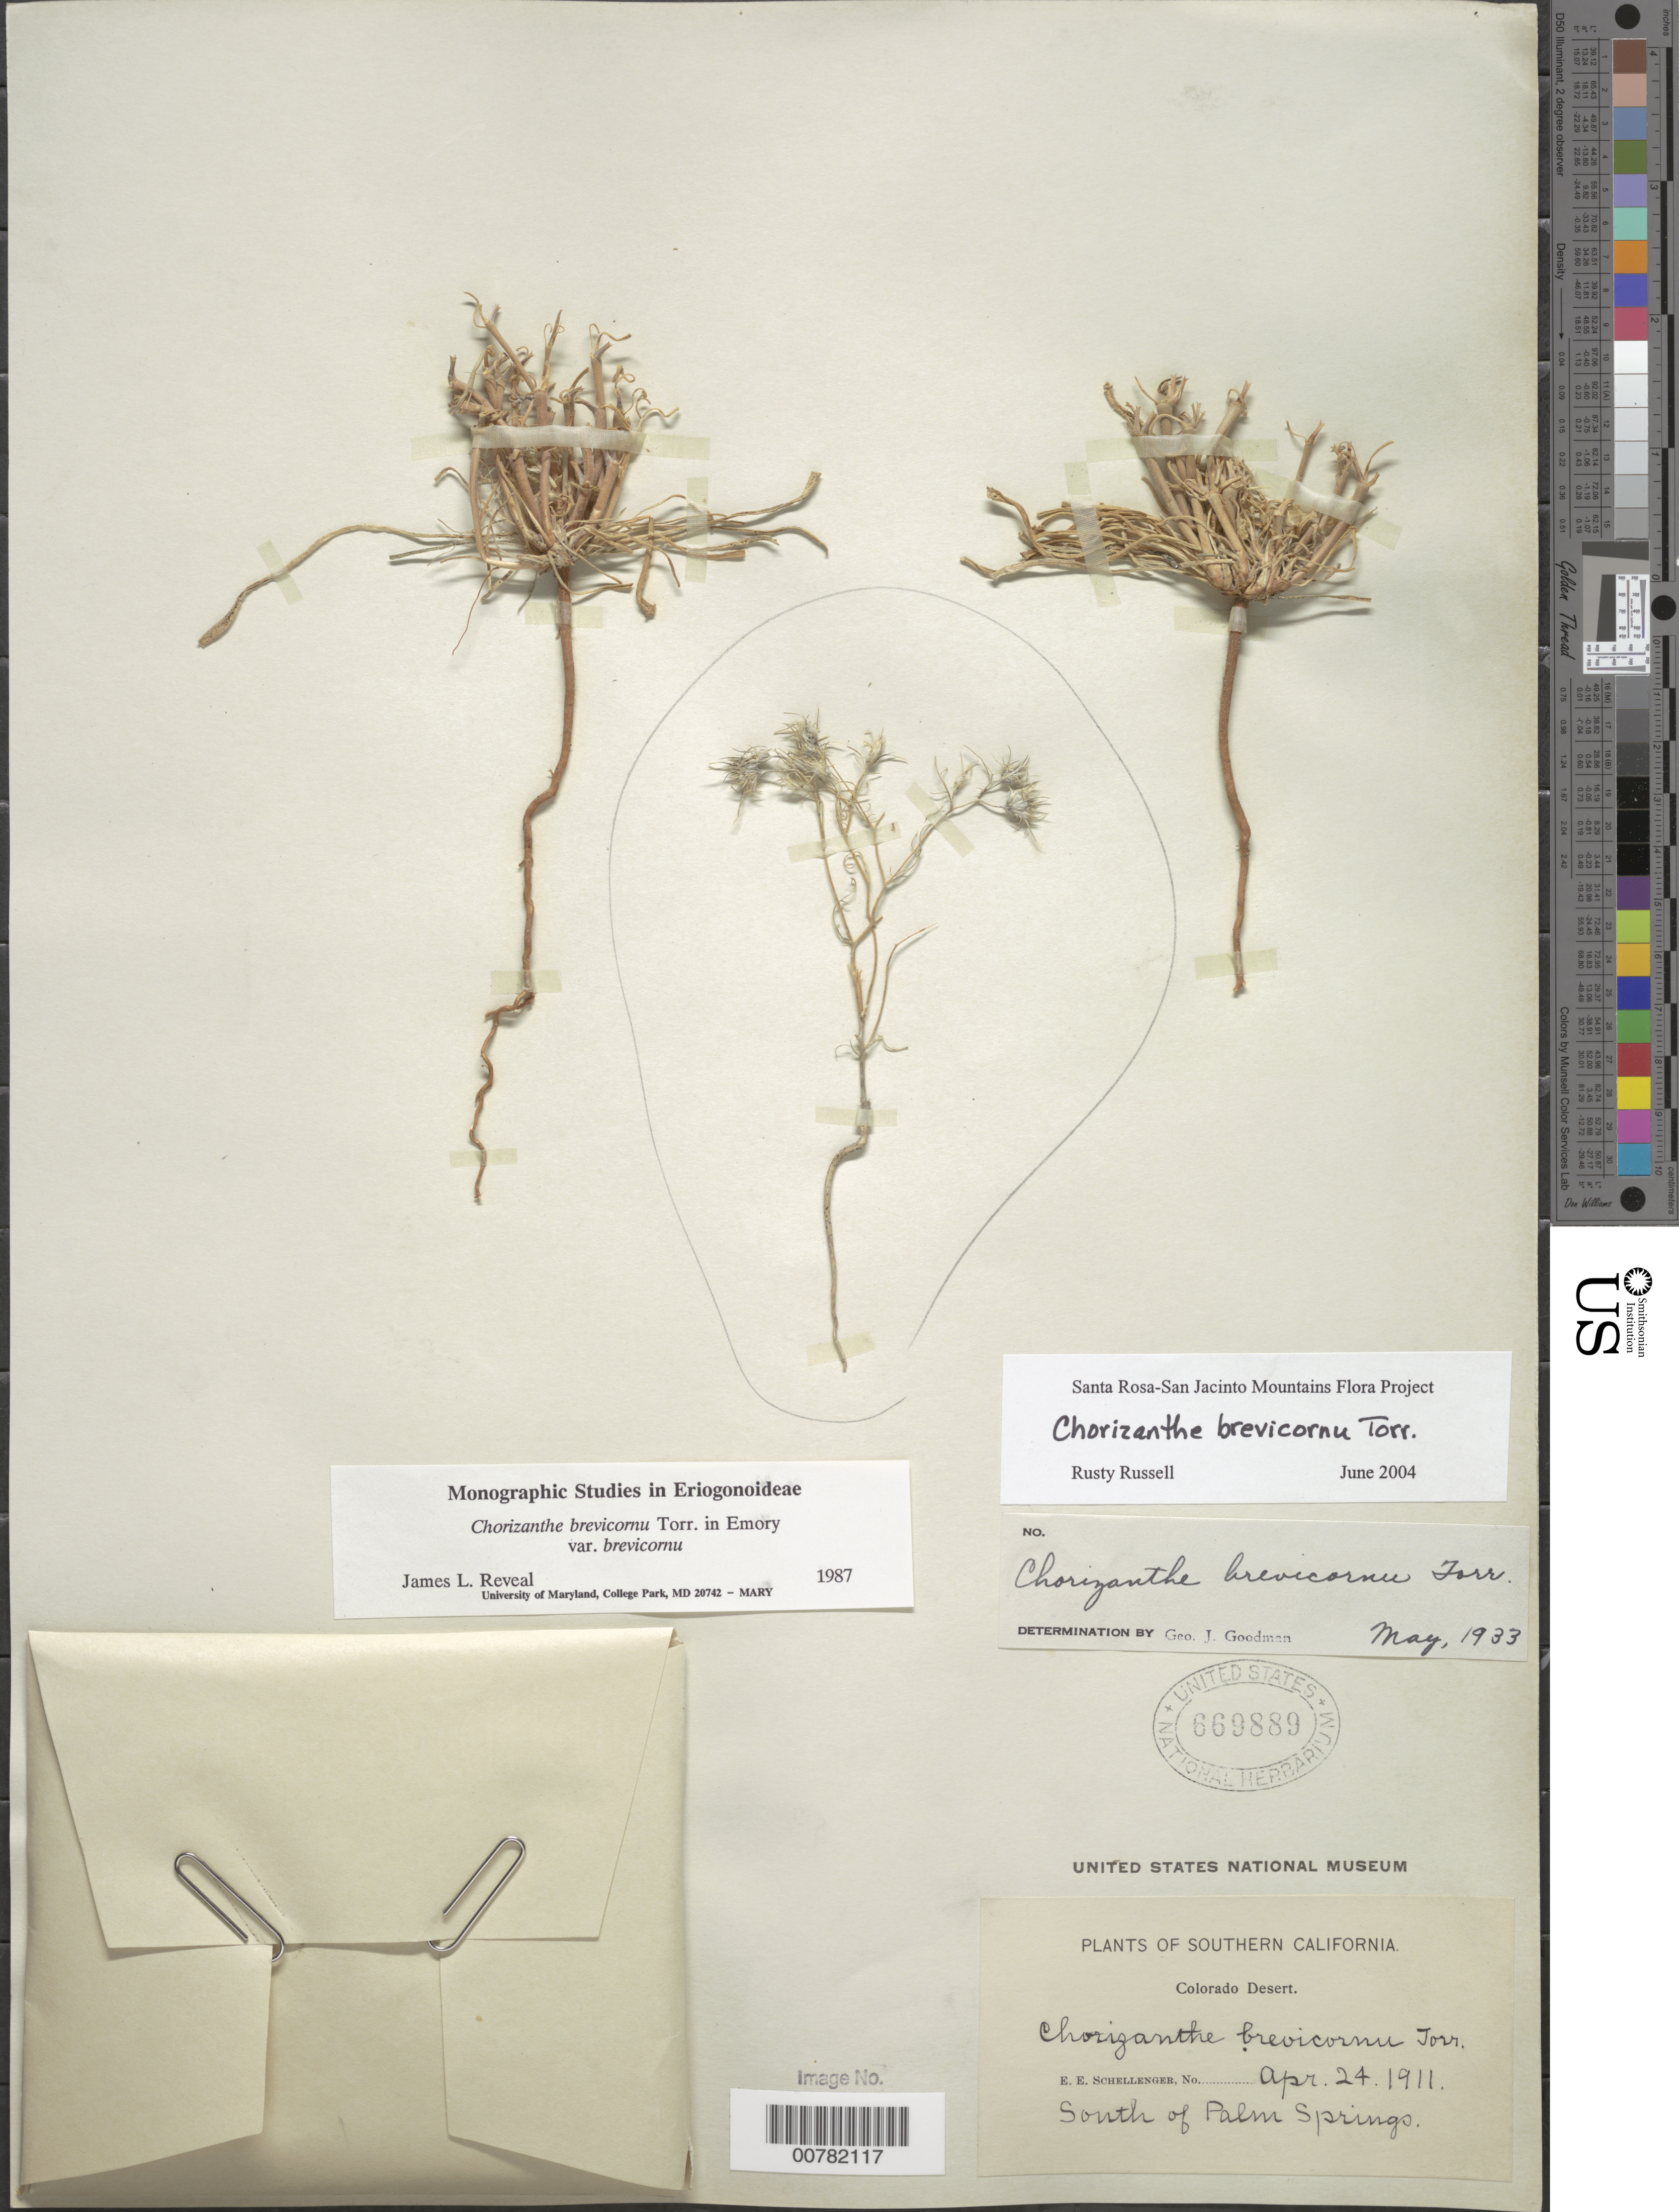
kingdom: Plantae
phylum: Tracheophyta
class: Magnoliopsida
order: Caryophyllales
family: Polygonaceae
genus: Chorizanthe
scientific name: Chorizanthe brevicornu var. brevicornu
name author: Torr.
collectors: E. Schellenger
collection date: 1911-04-24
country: United States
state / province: California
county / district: Riverside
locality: Southern California. Colorado Desert. South of Palm Springs.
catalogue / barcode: US 669889